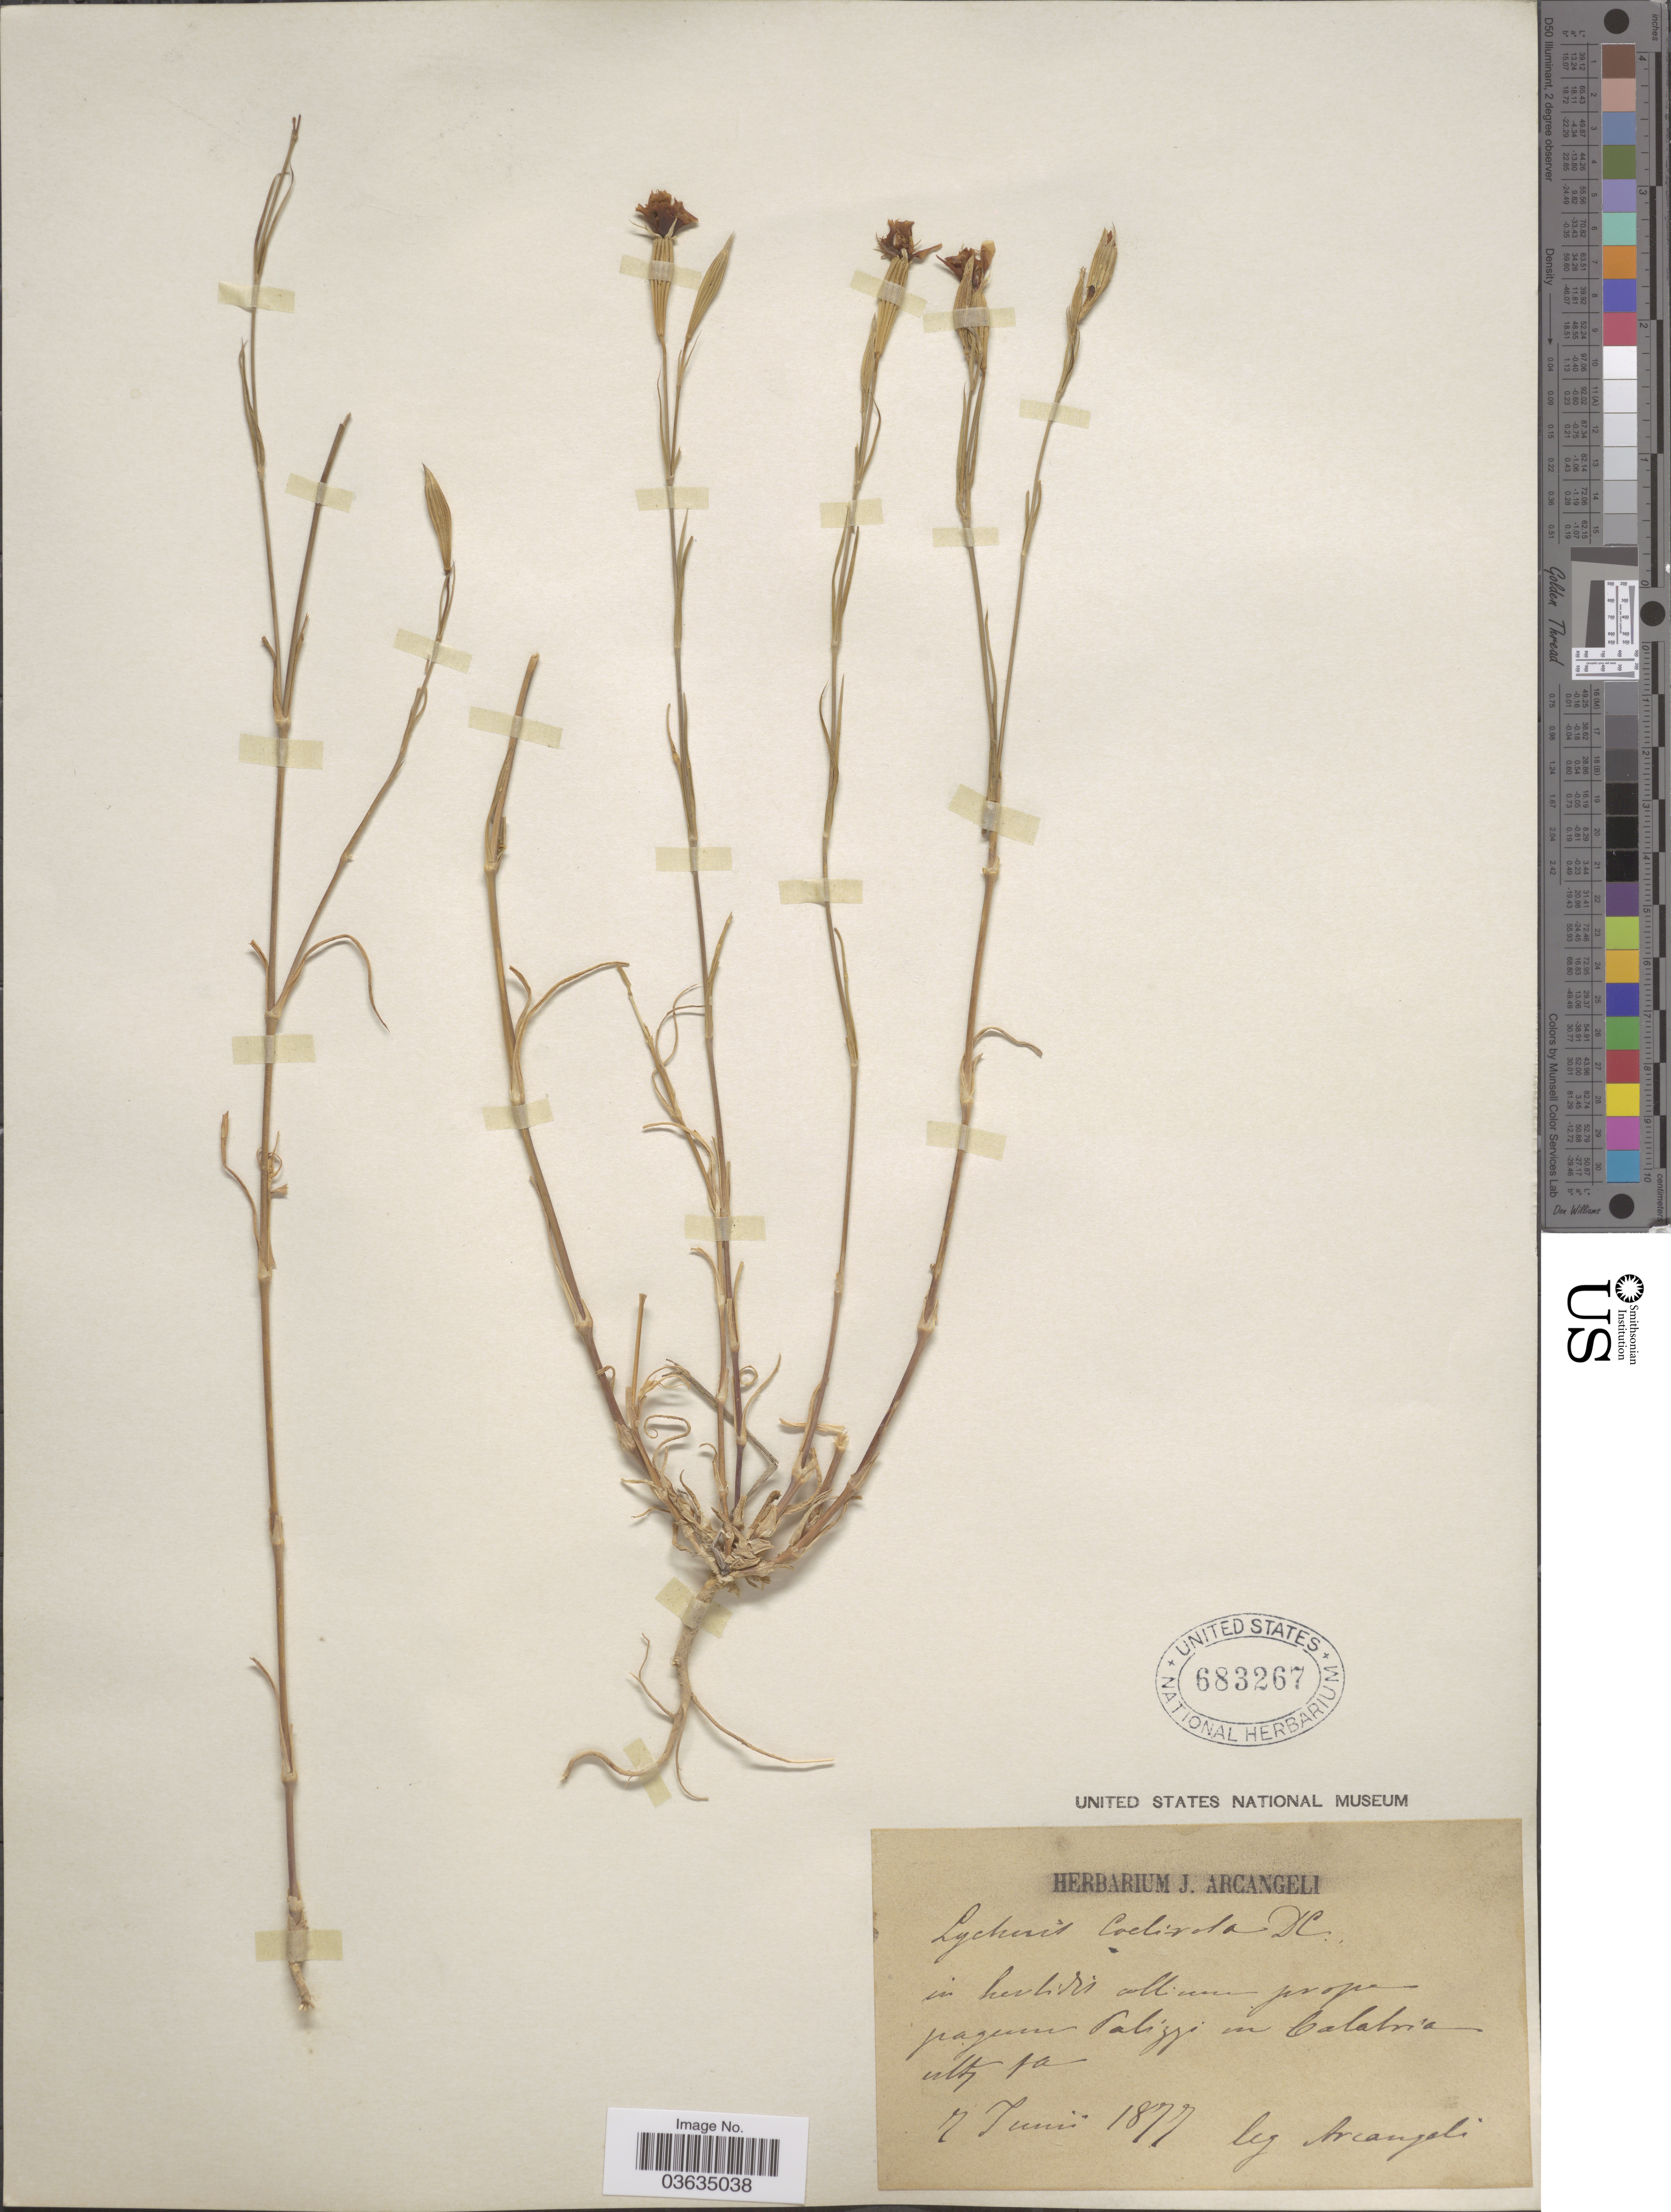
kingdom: Plantae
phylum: Tracheophyta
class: Magnoliopsida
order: Caryophyllales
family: Caryophyllaceae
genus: Eudianthe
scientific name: Eudianthe coeli-rosa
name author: (L.) Fenzl ex Endl.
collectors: J. Arcangeli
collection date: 1877-06-07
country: Italy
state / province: Calabria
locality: In humidis allium prope pagum Palizzo an Calabria mts.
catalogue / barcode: US 683267